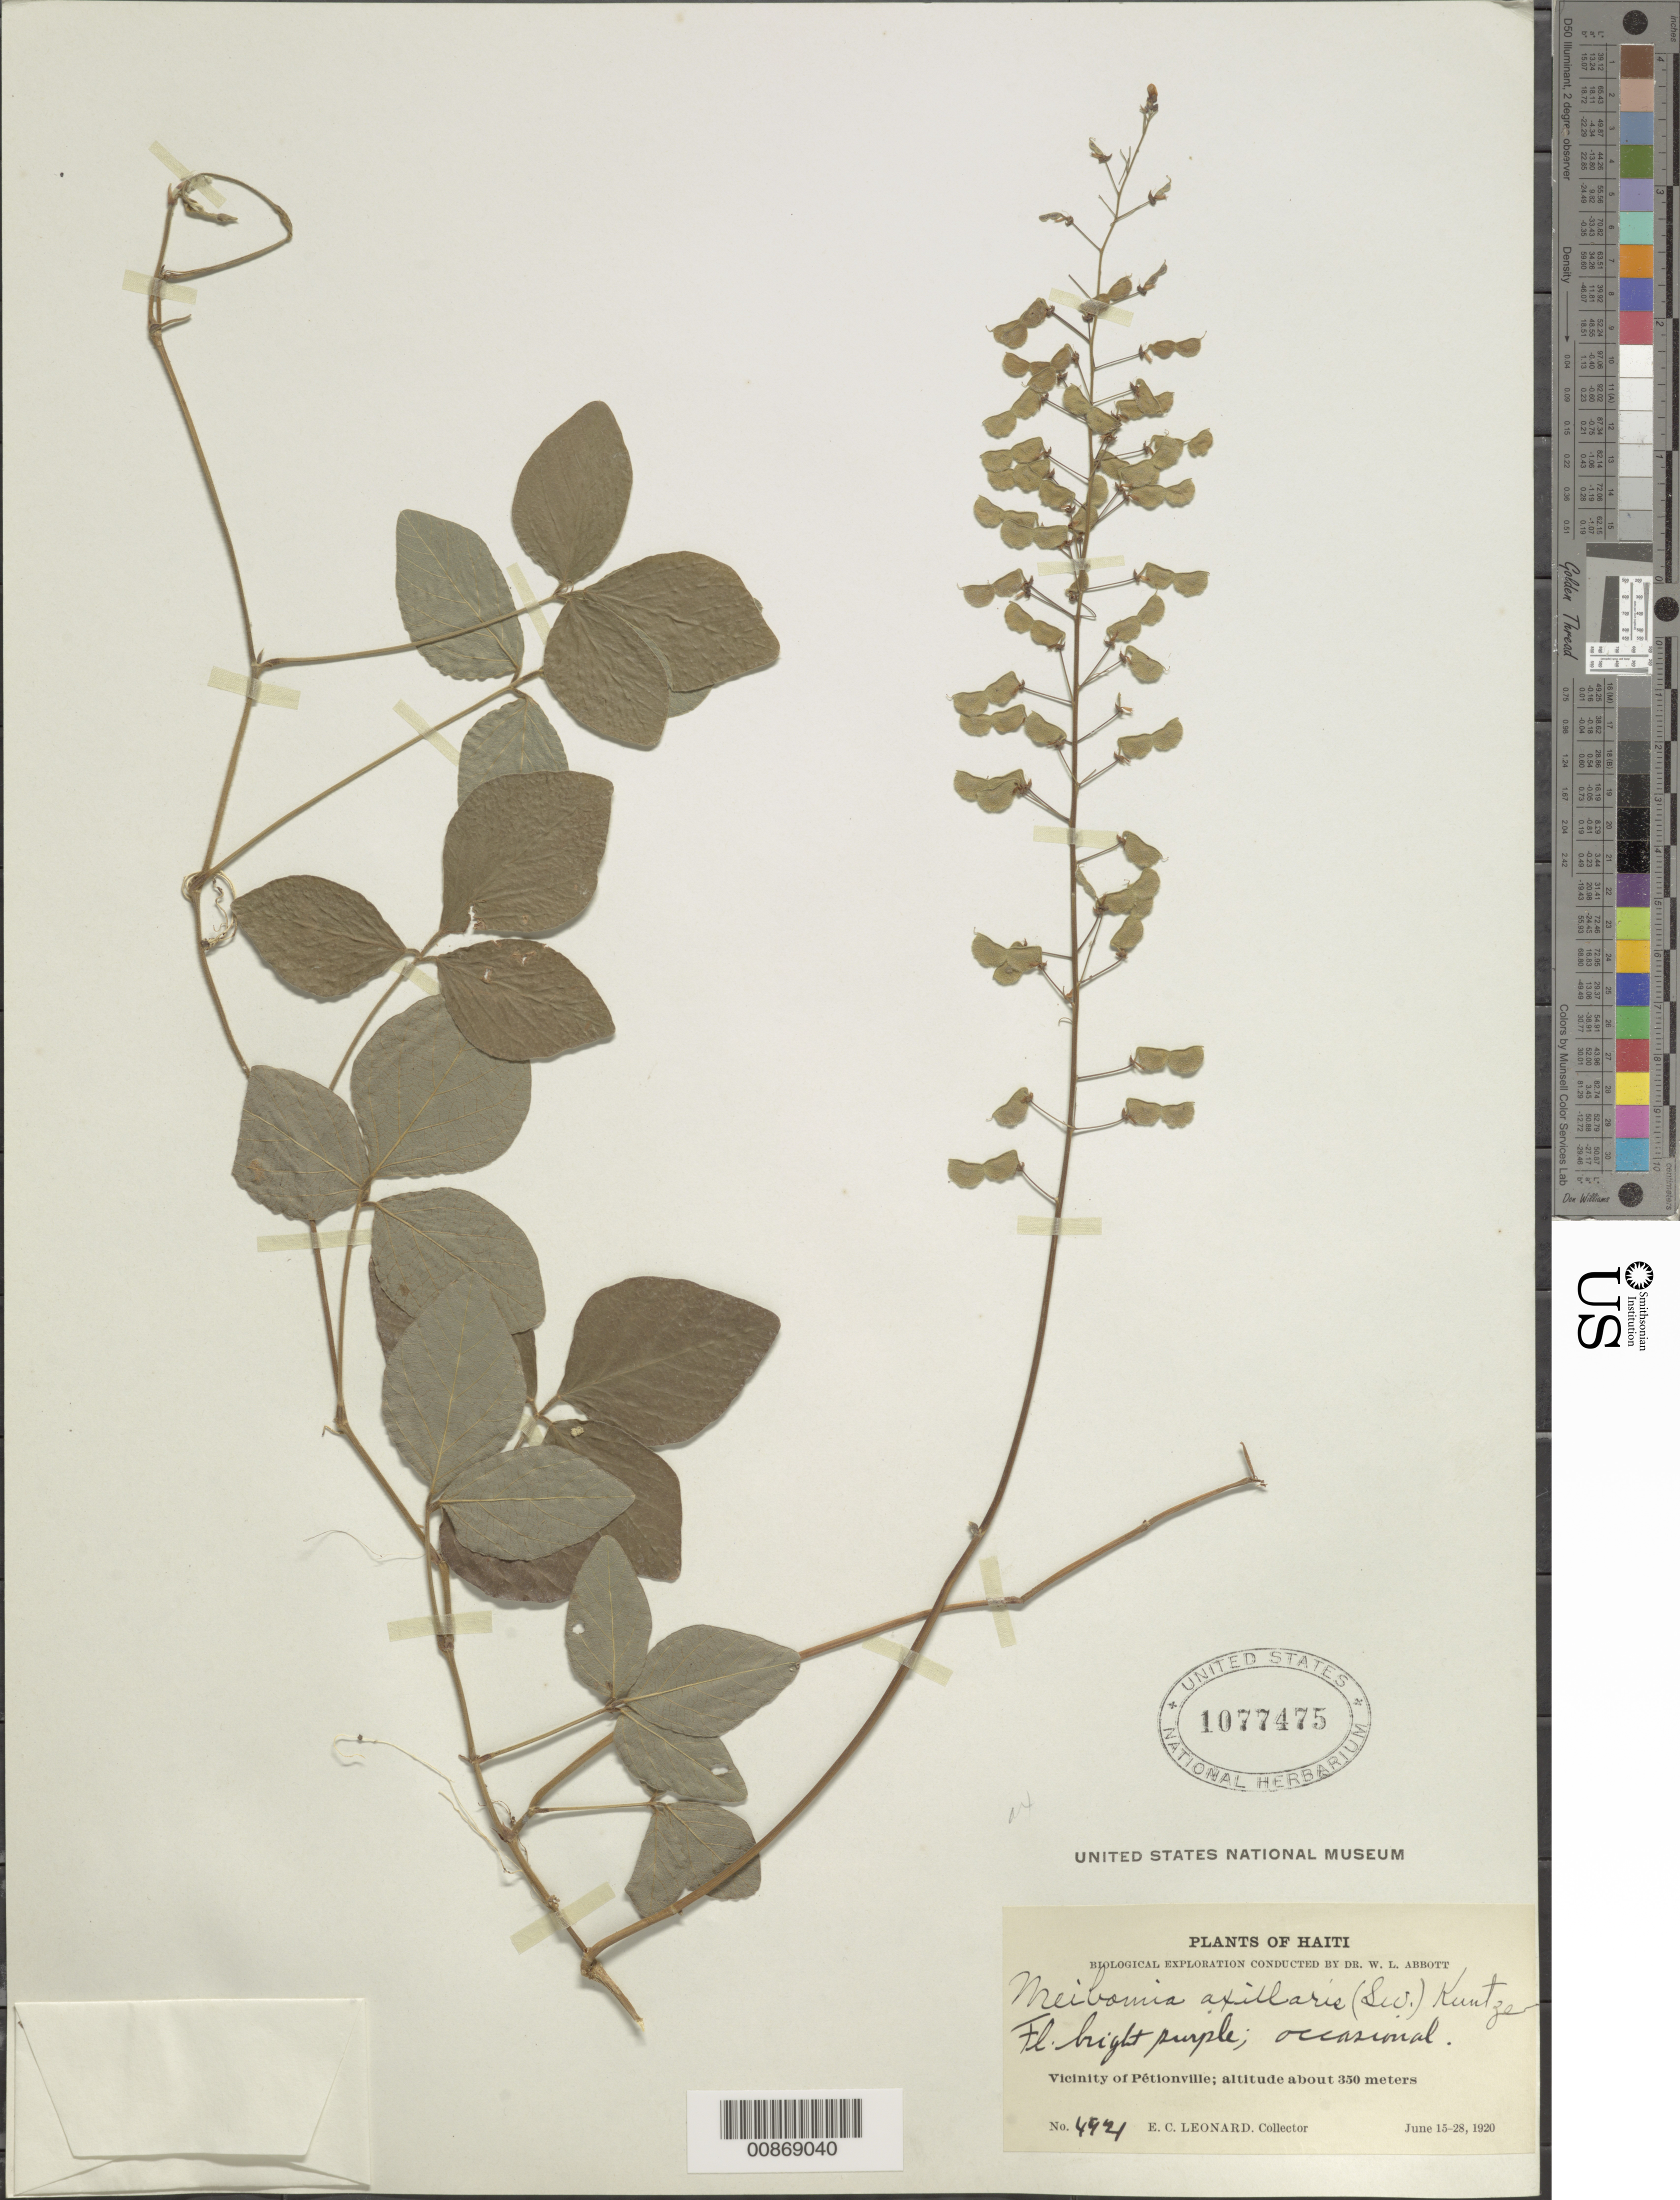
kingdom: Plantae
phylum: Tracheophyta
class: Magnoliopsida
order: Fabales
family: Fabaceae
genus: Desmodium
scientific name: Desmodium axillare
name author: (Sw.) DC.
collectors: E. C. Leonard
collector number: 4921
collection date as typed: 15 Jun 1920 to 28 Jun 1920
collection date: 1920-06-15/1920-06-28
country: Haiti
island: Hispaniola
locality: Vicinity of Pétionville.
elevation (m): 350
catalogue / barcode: US 1077475